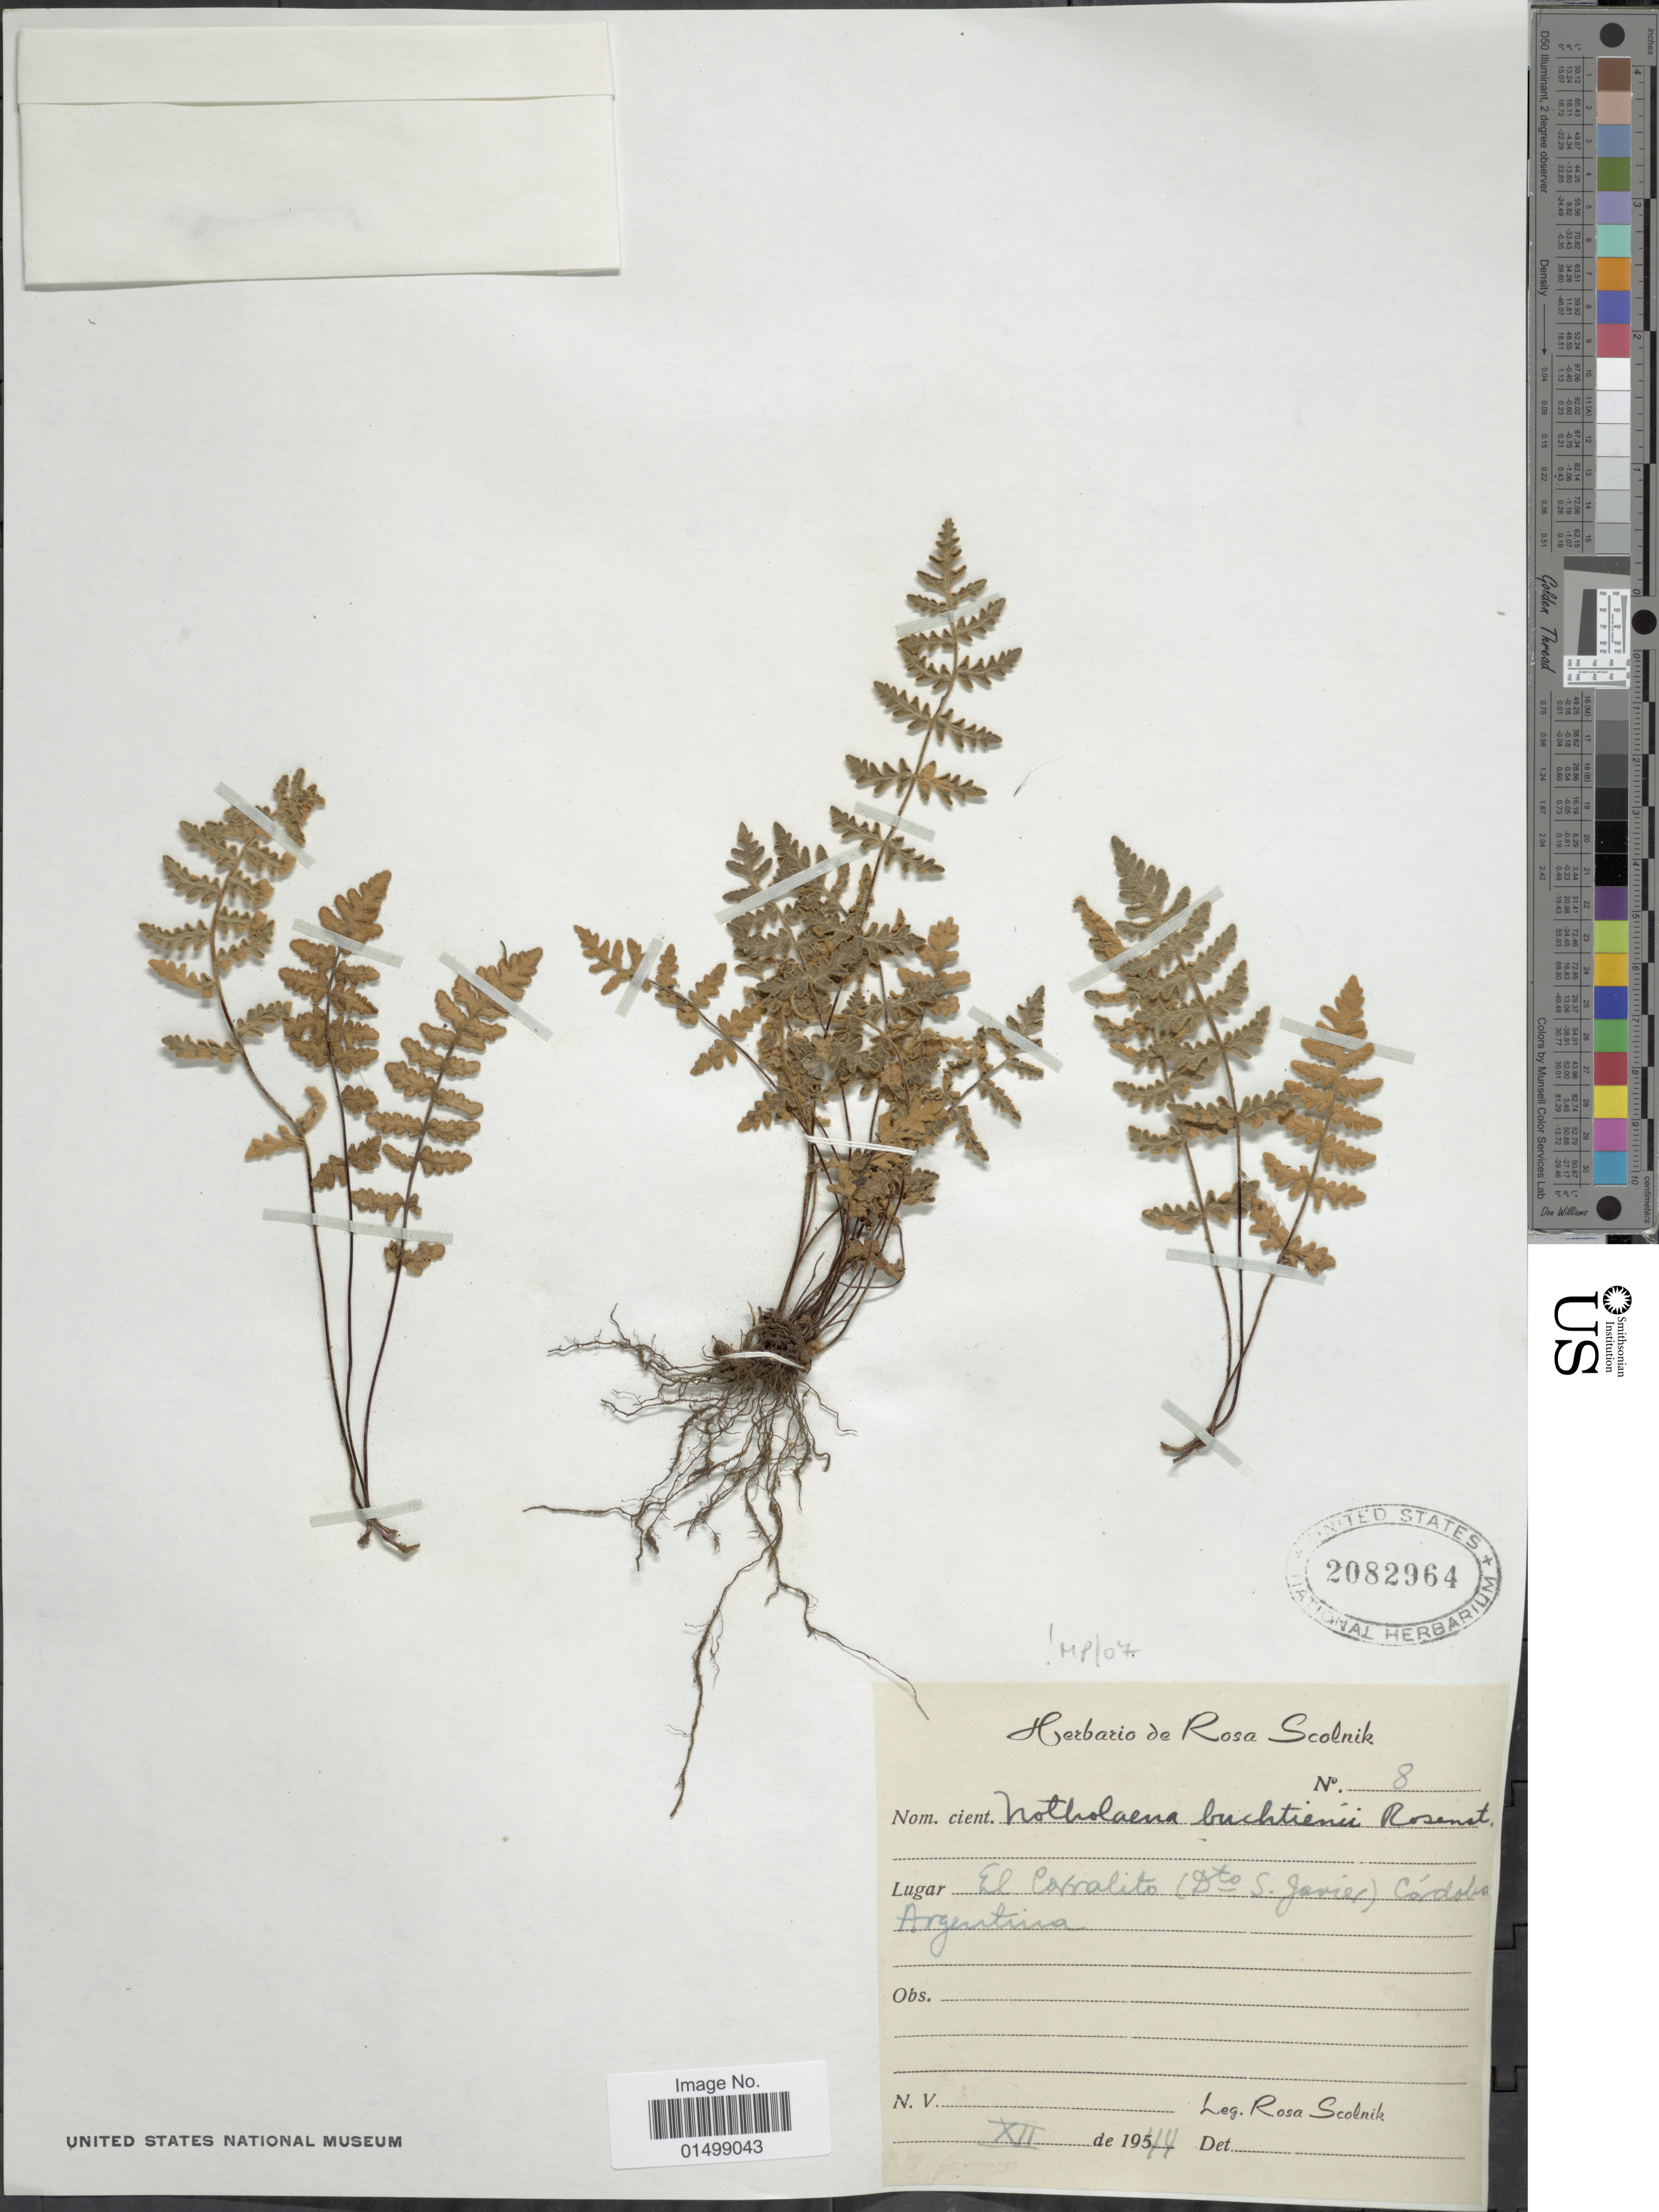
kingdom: Plantae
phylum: Tracheophyta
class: Polypodiopsida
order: Polypodiales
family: Pteridaceae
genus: Cheilanthes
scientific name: Cheilanthes buchtienii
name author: (Rosenst.) R.M. Tryon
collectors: R. Scolnik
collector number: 8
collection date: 1944-12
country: Argentina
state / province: Cordoba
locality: El Corralito (Dto. S. Javier) Cordoba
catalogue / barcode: US 2082964